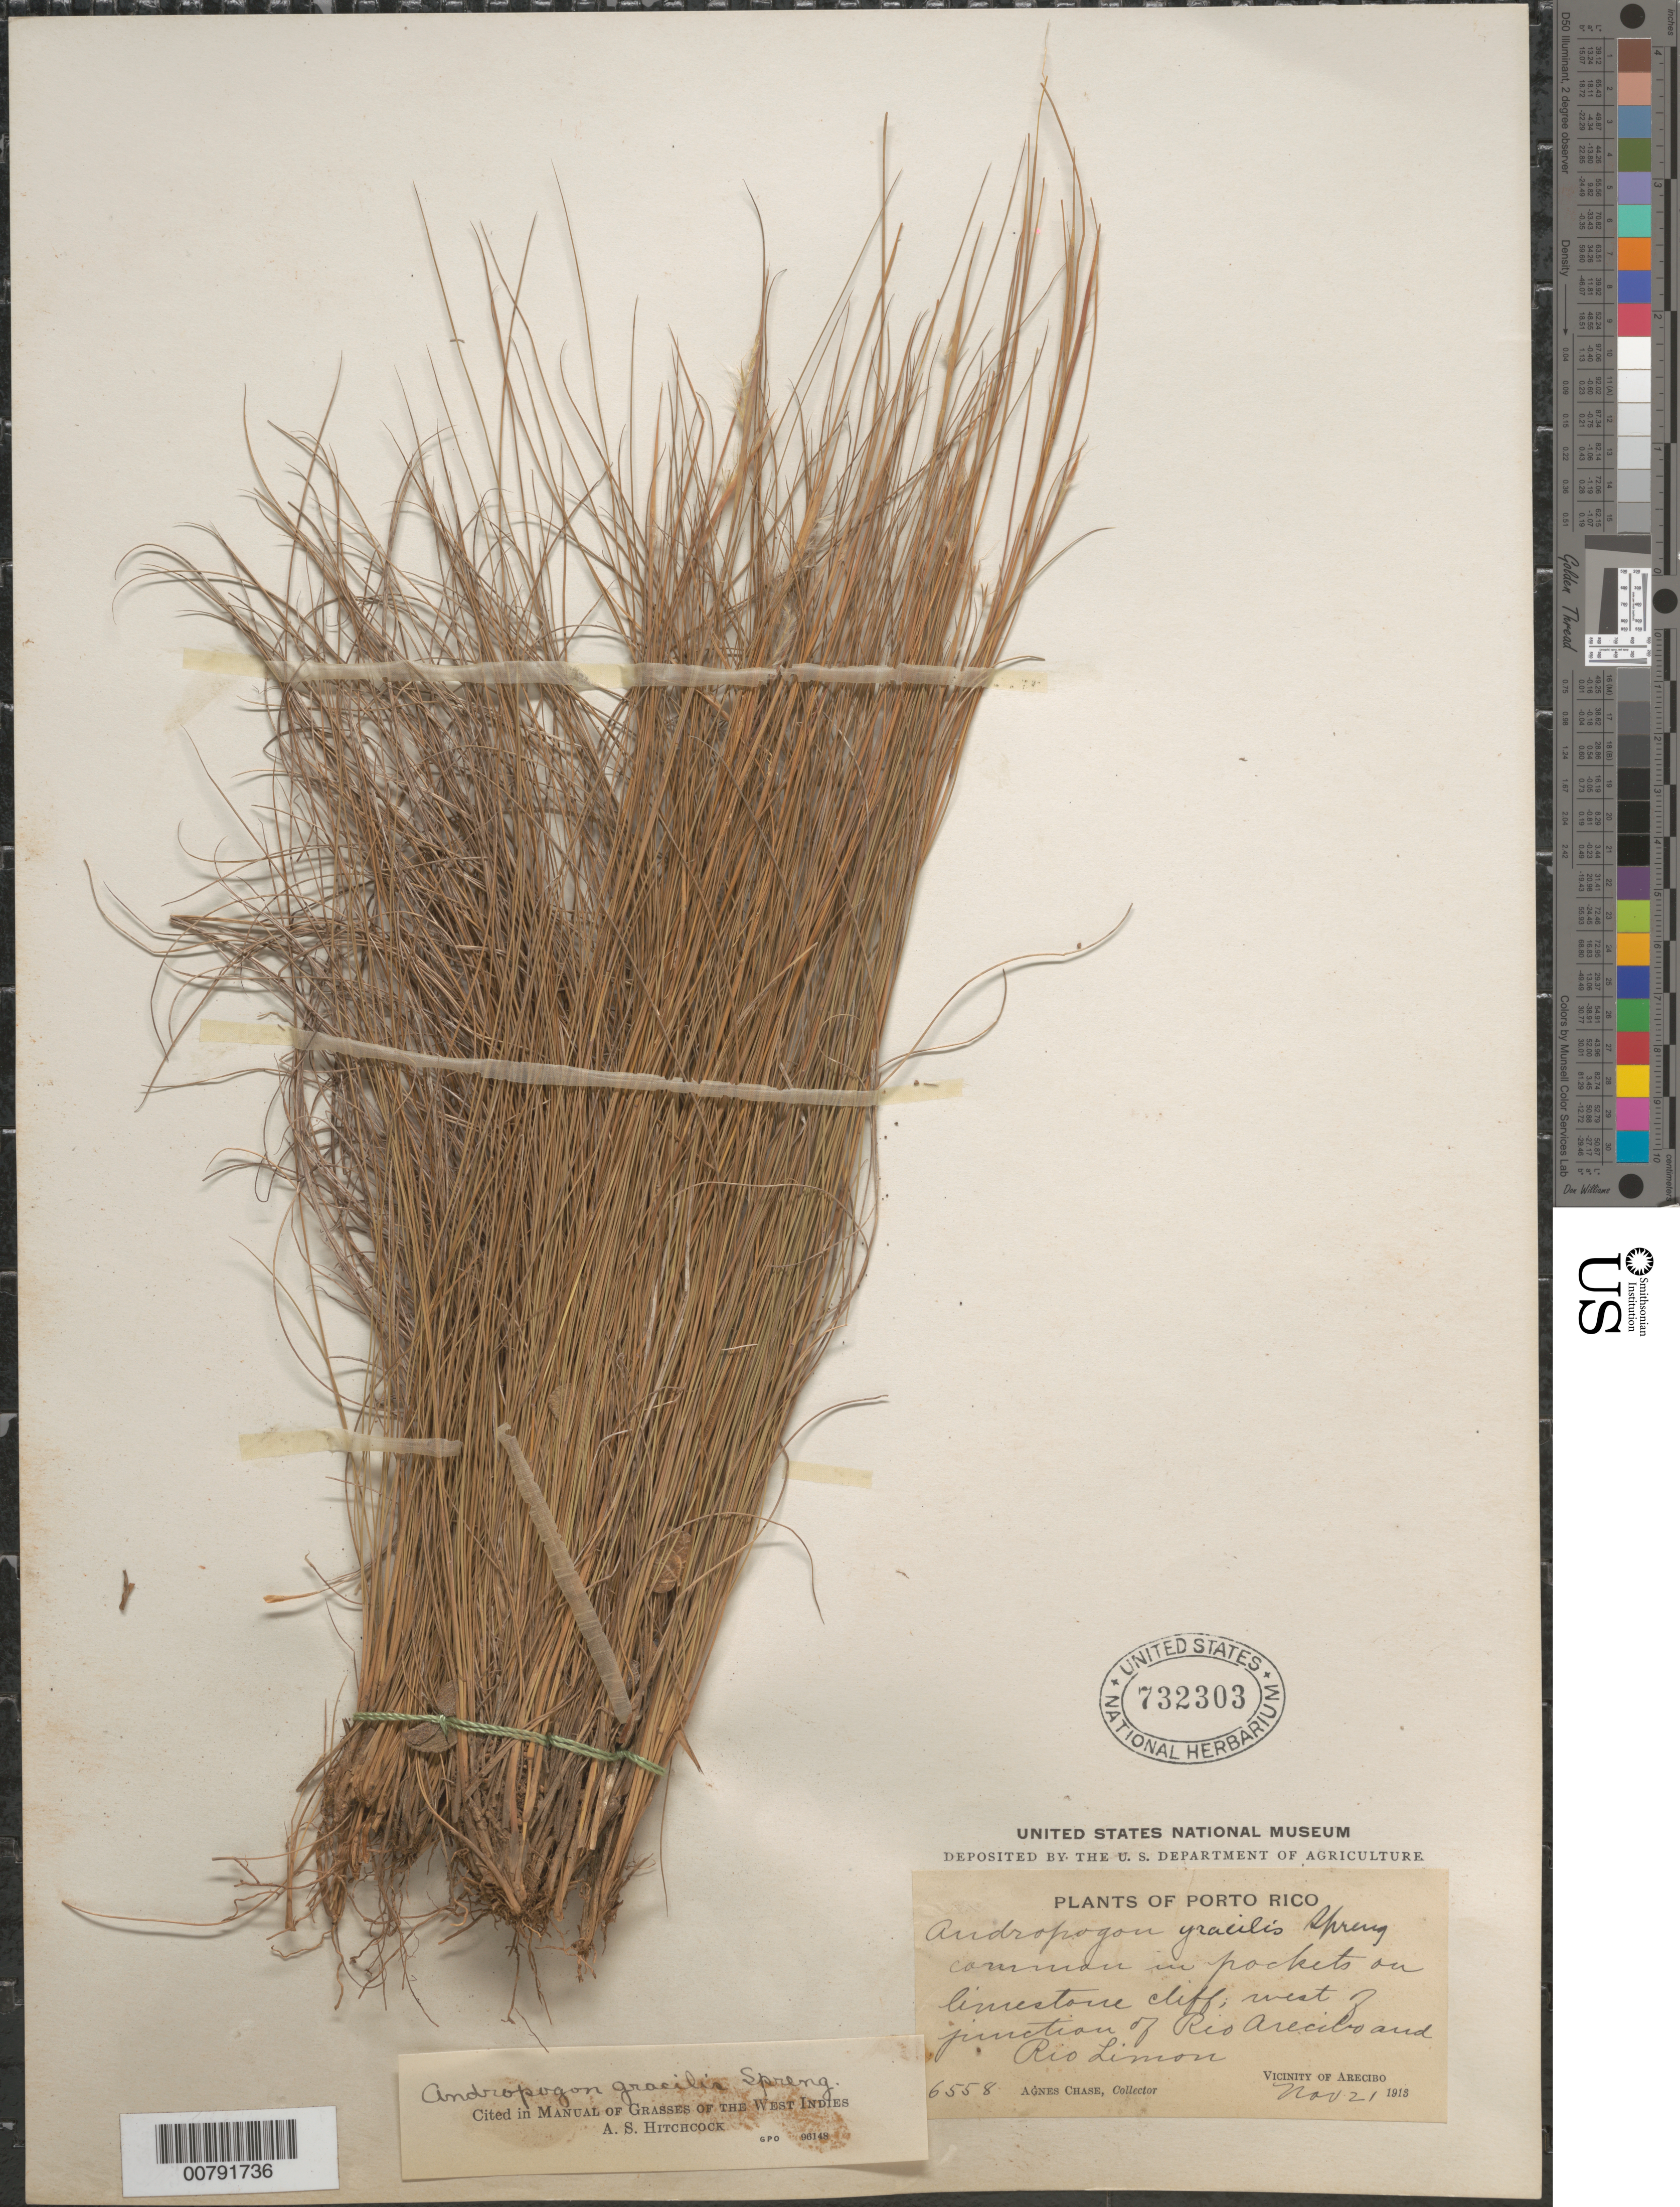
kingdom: Plantae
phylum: Tracheophyta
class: Liliopsida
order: Poales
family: Poaceae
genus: Schizachyrium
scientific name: Schizachyrium gracile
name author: (Spreng.) Nash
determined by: Hitchcock, Albert S.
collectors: A. Chase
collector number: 6558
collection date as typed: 21 Nov 1913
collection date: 1913-11-21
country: Puerto Rico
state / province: Arecibo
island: Puerto Rico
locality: Río Arecibo W of junction with Río Limon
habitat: In pockets on limestone cliff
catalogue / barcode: US 732303